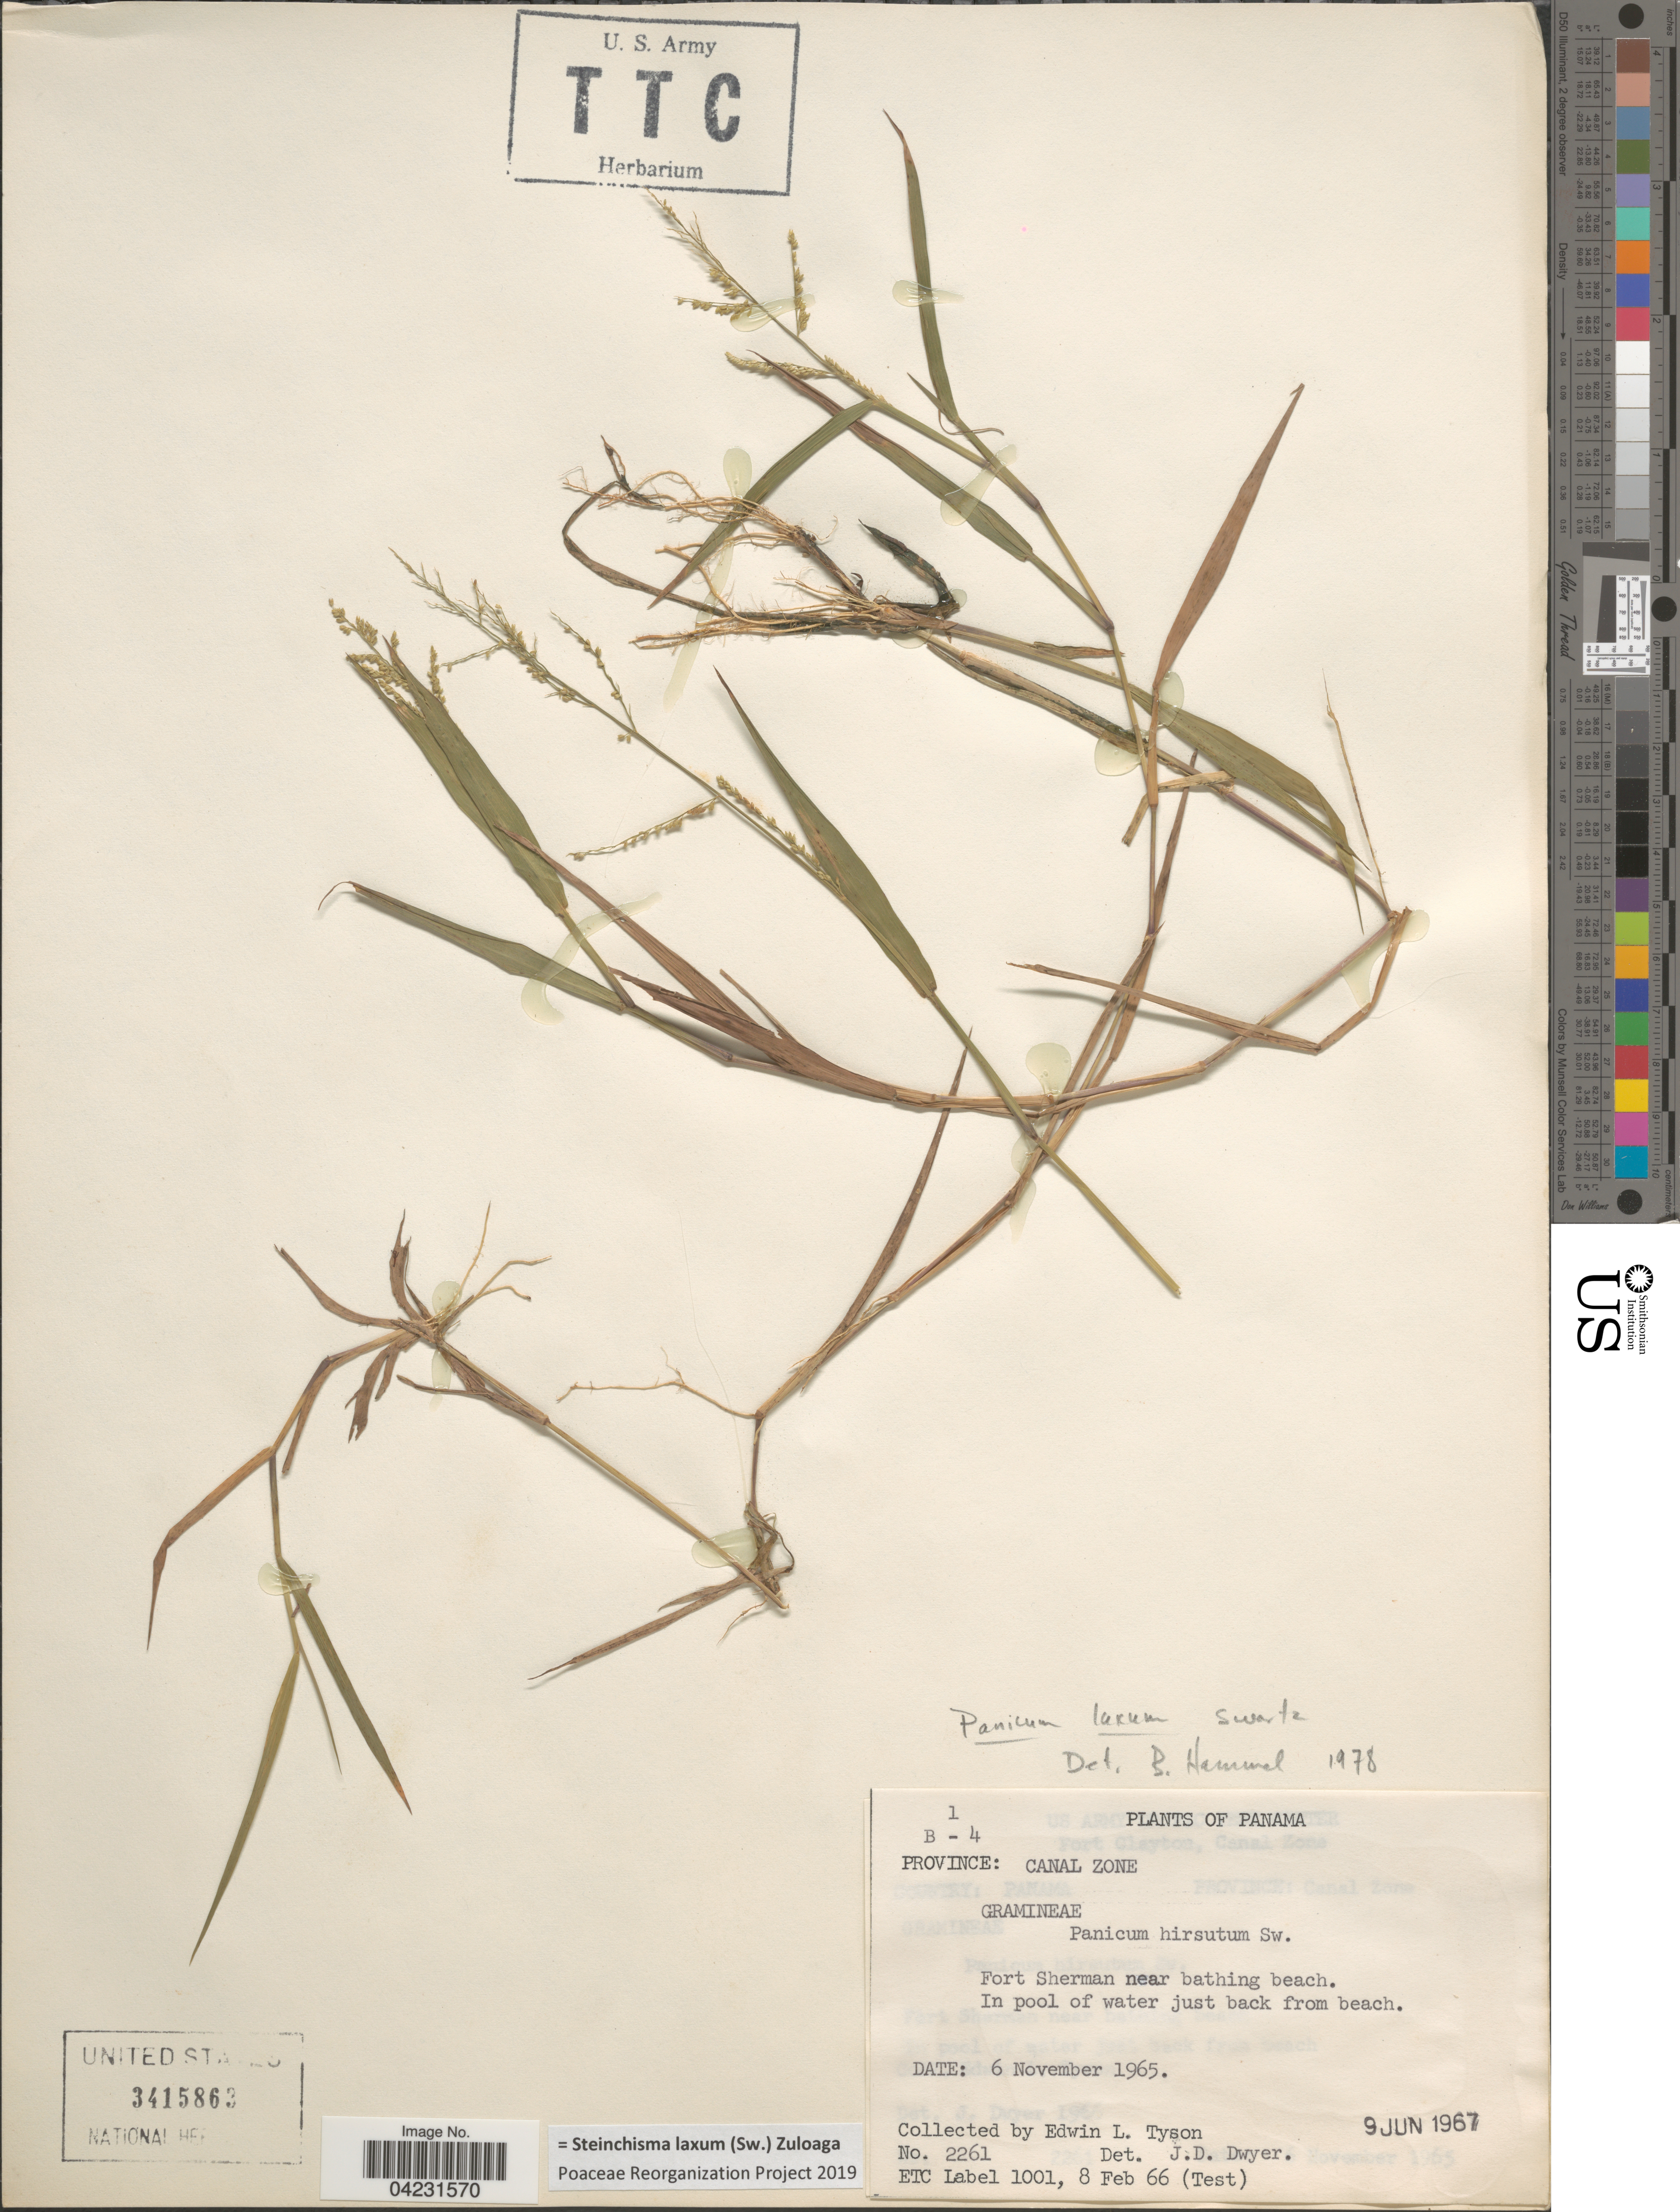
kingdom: Plantae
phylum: Tracheophyta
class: Liliopsida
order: Poales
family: Poaceae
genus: Steinchisma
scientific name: Steinchisma laxum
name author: (Sw.) Zuloaga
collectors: E. L. Tyson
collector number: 2261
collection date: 1965-11-06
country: Panama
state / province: Colón / Panamá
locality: Province: Canal Zone. Fort Sherman near bathing beach. In pool of water just back from beach.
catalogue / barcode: US 3415863